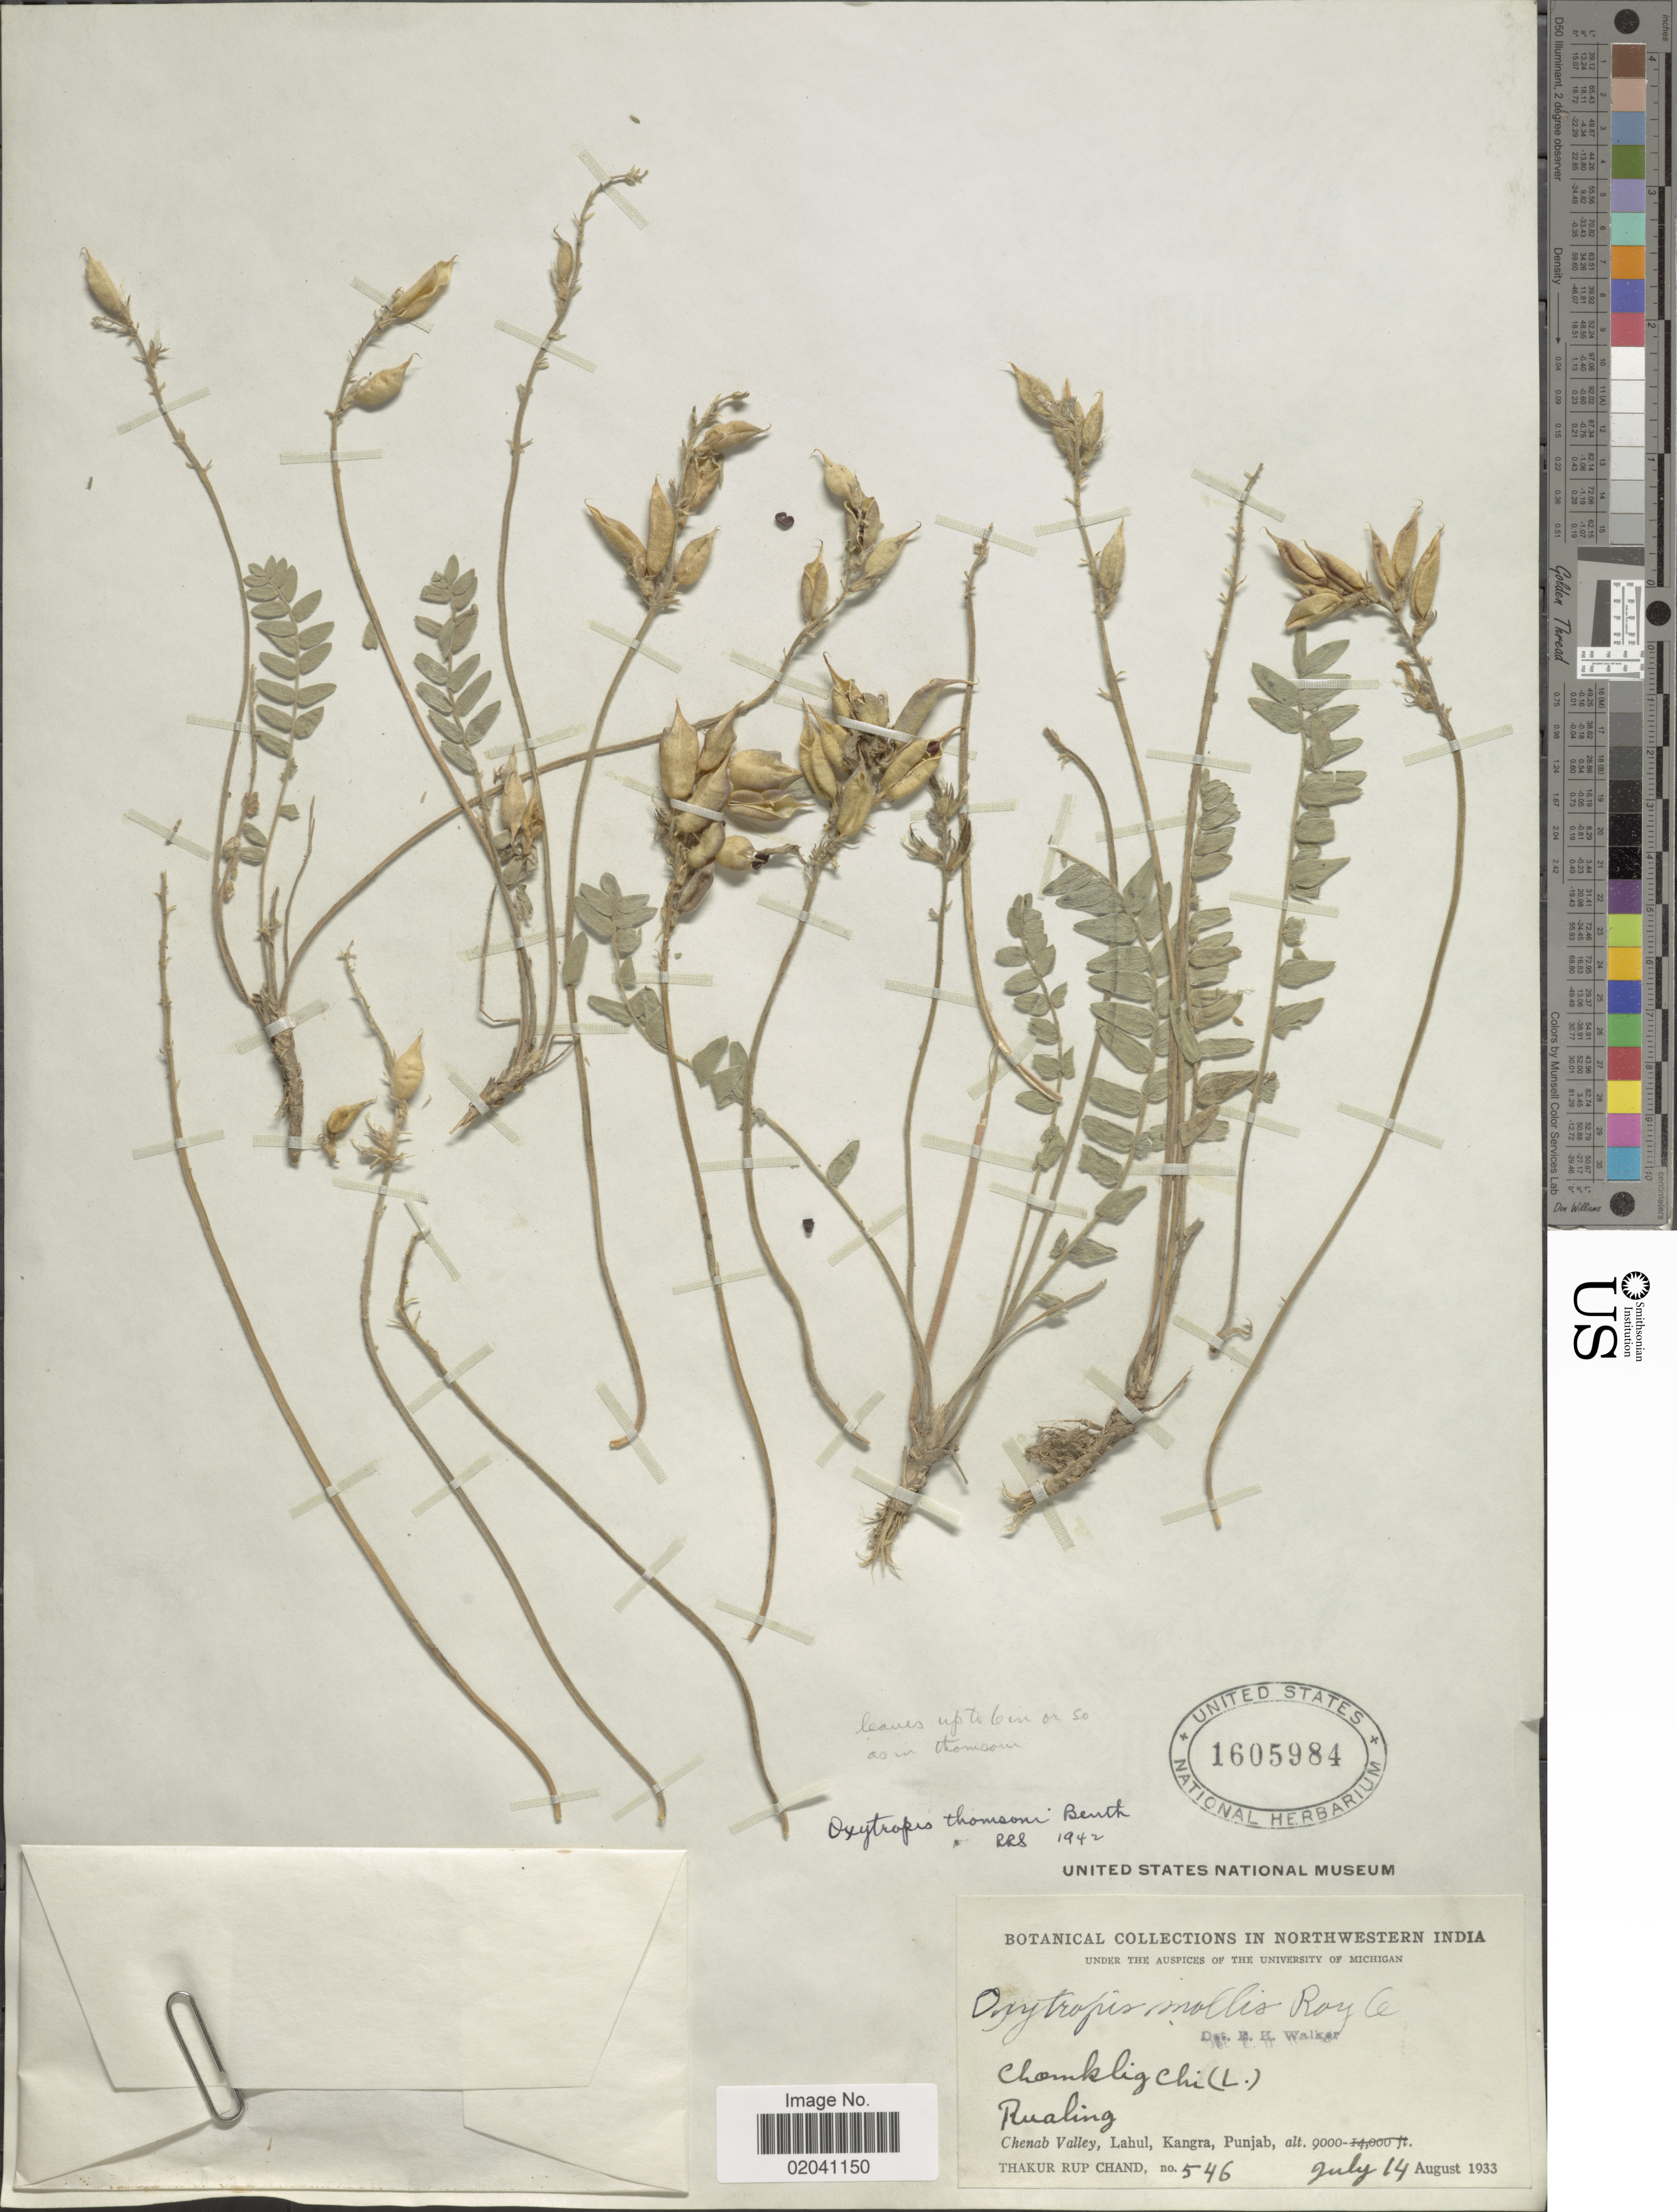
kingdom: Plantae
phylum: Tracheophyta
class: Magnoliopsida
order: Fabales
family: Fabaceae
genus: Oxytropis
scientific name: Oxytropis thomsonii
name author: Benth. ex Bunge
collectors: T. R. Chand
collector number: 546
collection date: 1933-07-14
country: India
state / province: Punjab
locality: Rualing. Chenab Valley, Lahul, Kangra, Punjab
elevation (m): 2743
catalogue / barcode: US 1605984